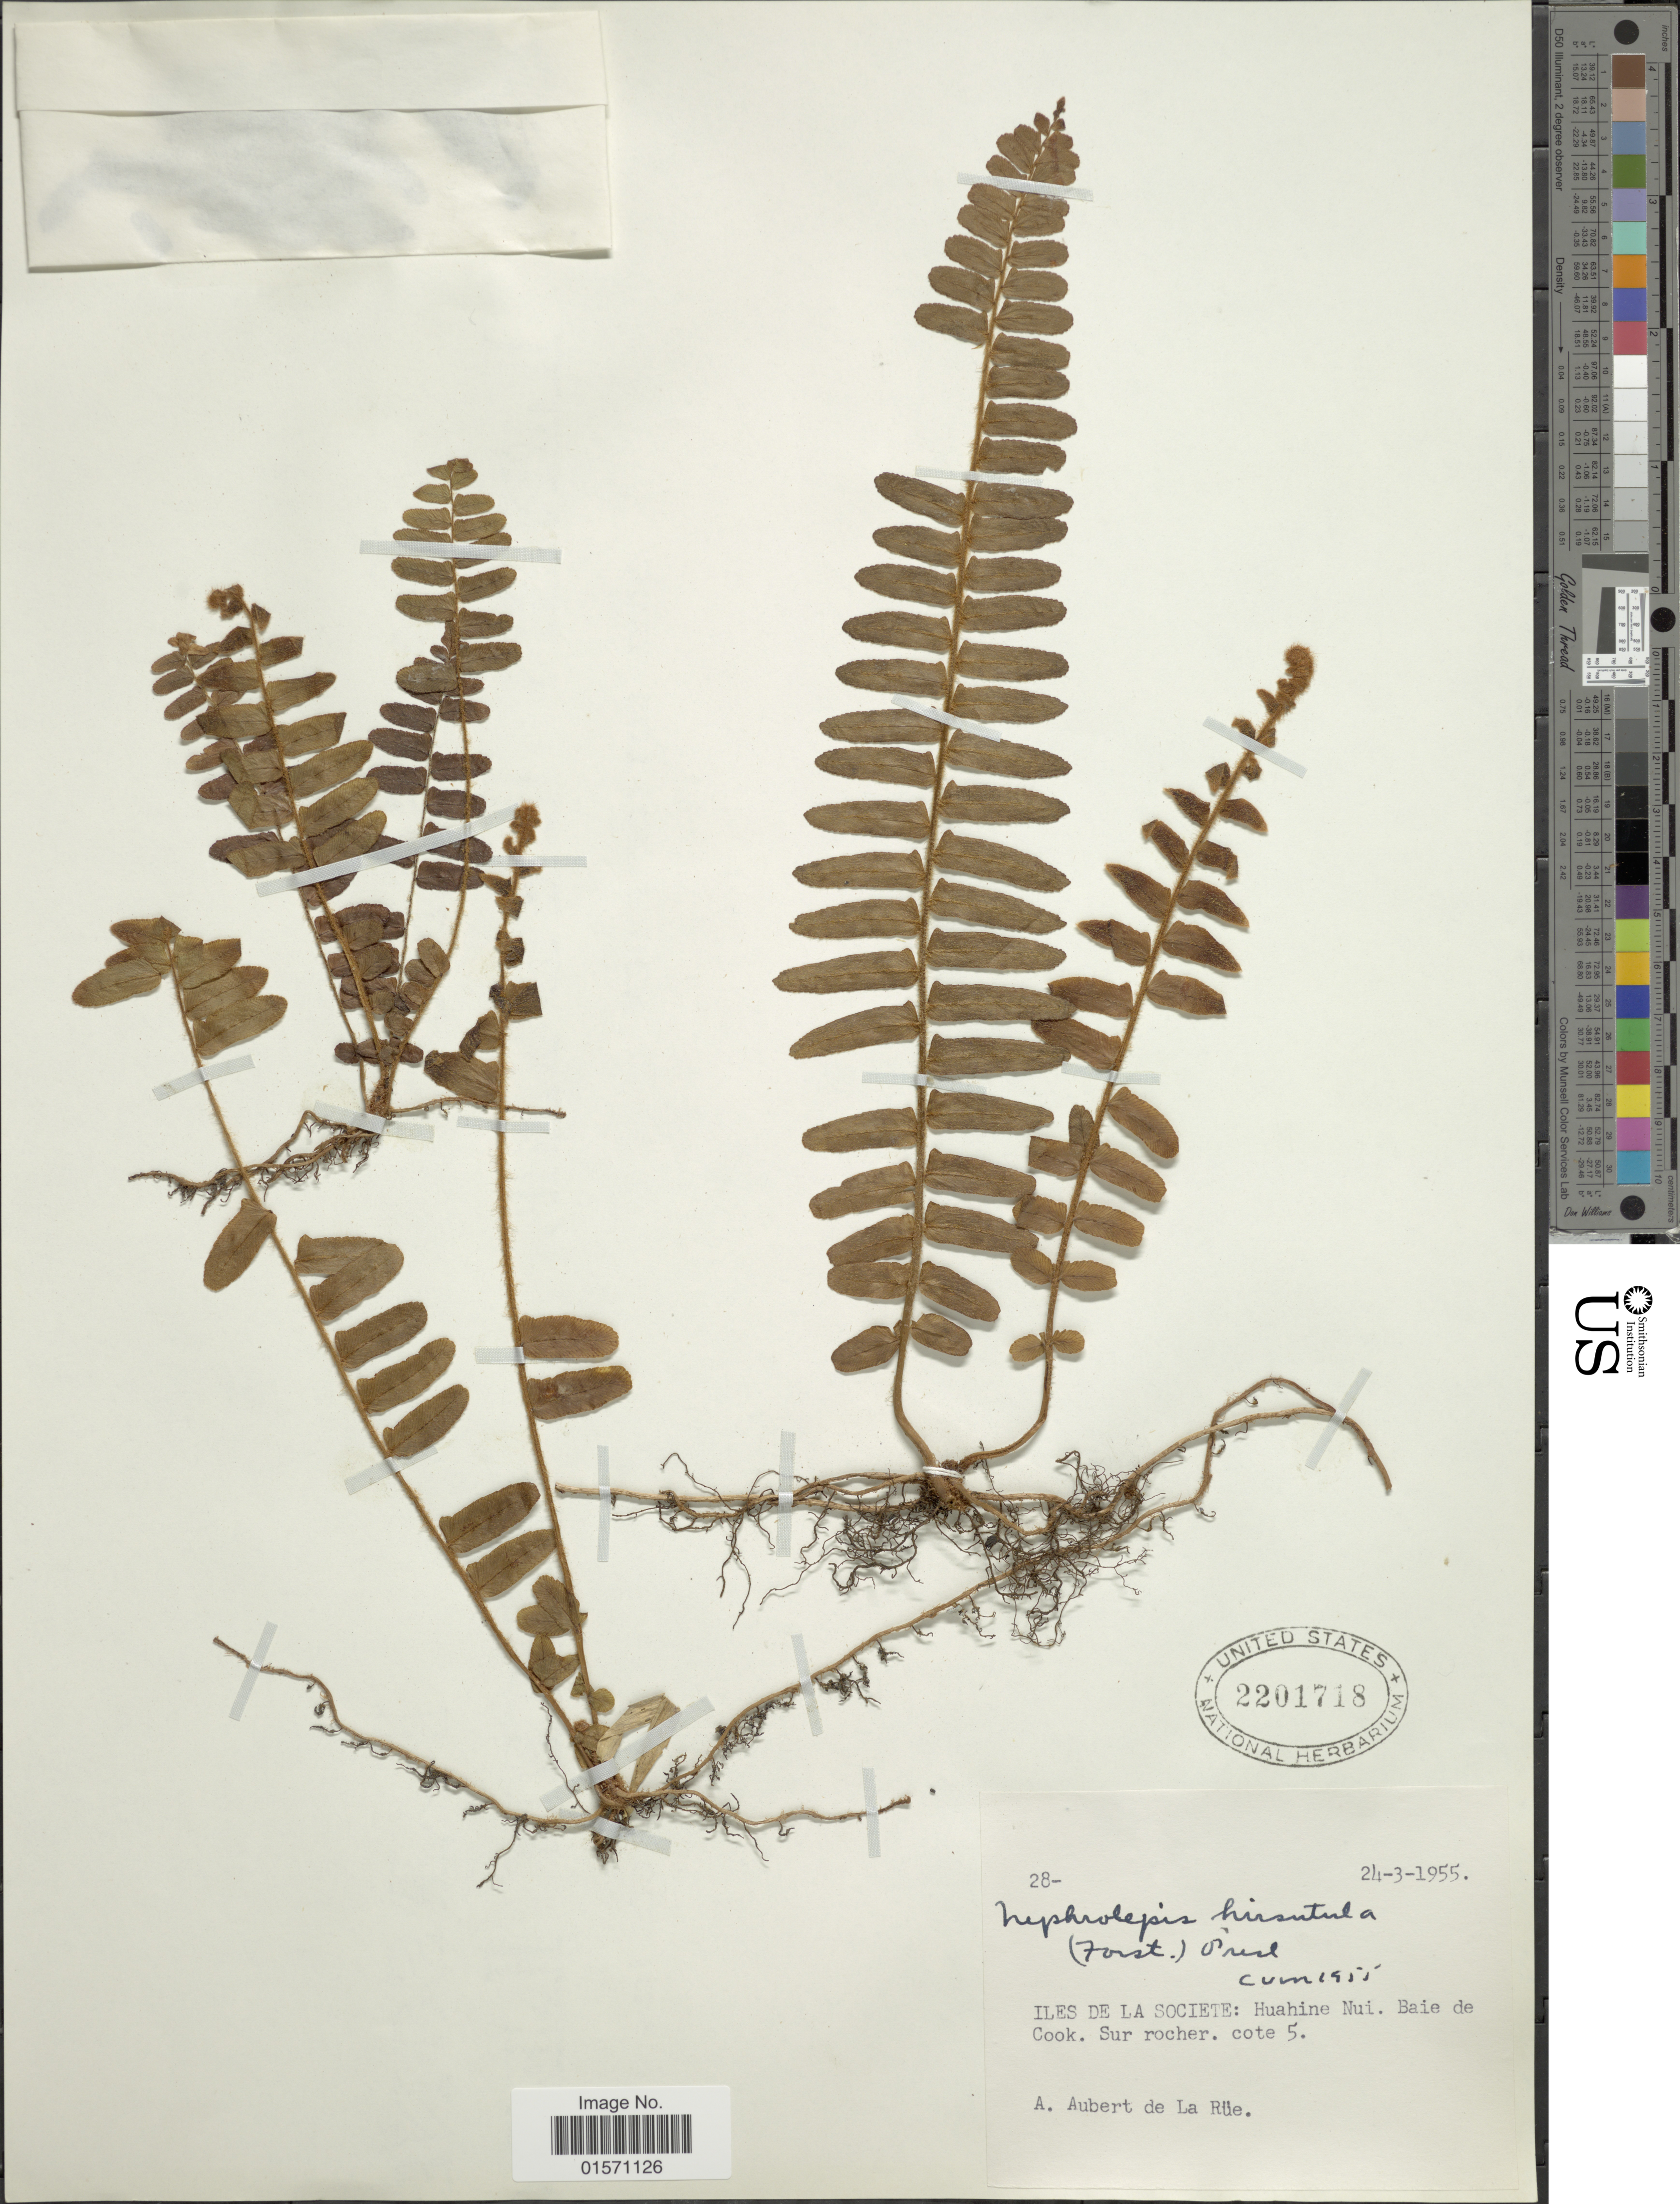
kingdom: Plantae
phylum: Tracheophyta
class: Polypodiopsida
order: Polypodiales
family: Nephrolepidaceae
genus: Nephrolepis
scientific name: Nephrolepis sp.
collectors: A. Aubert de La Rüe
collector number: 28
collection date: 1955-03-24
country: French Polynesia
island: Huahine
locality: Iles de la Societe: Huahine Nui. Baie de Cook. Sur rocher. cote 5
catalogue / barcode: US 2201718